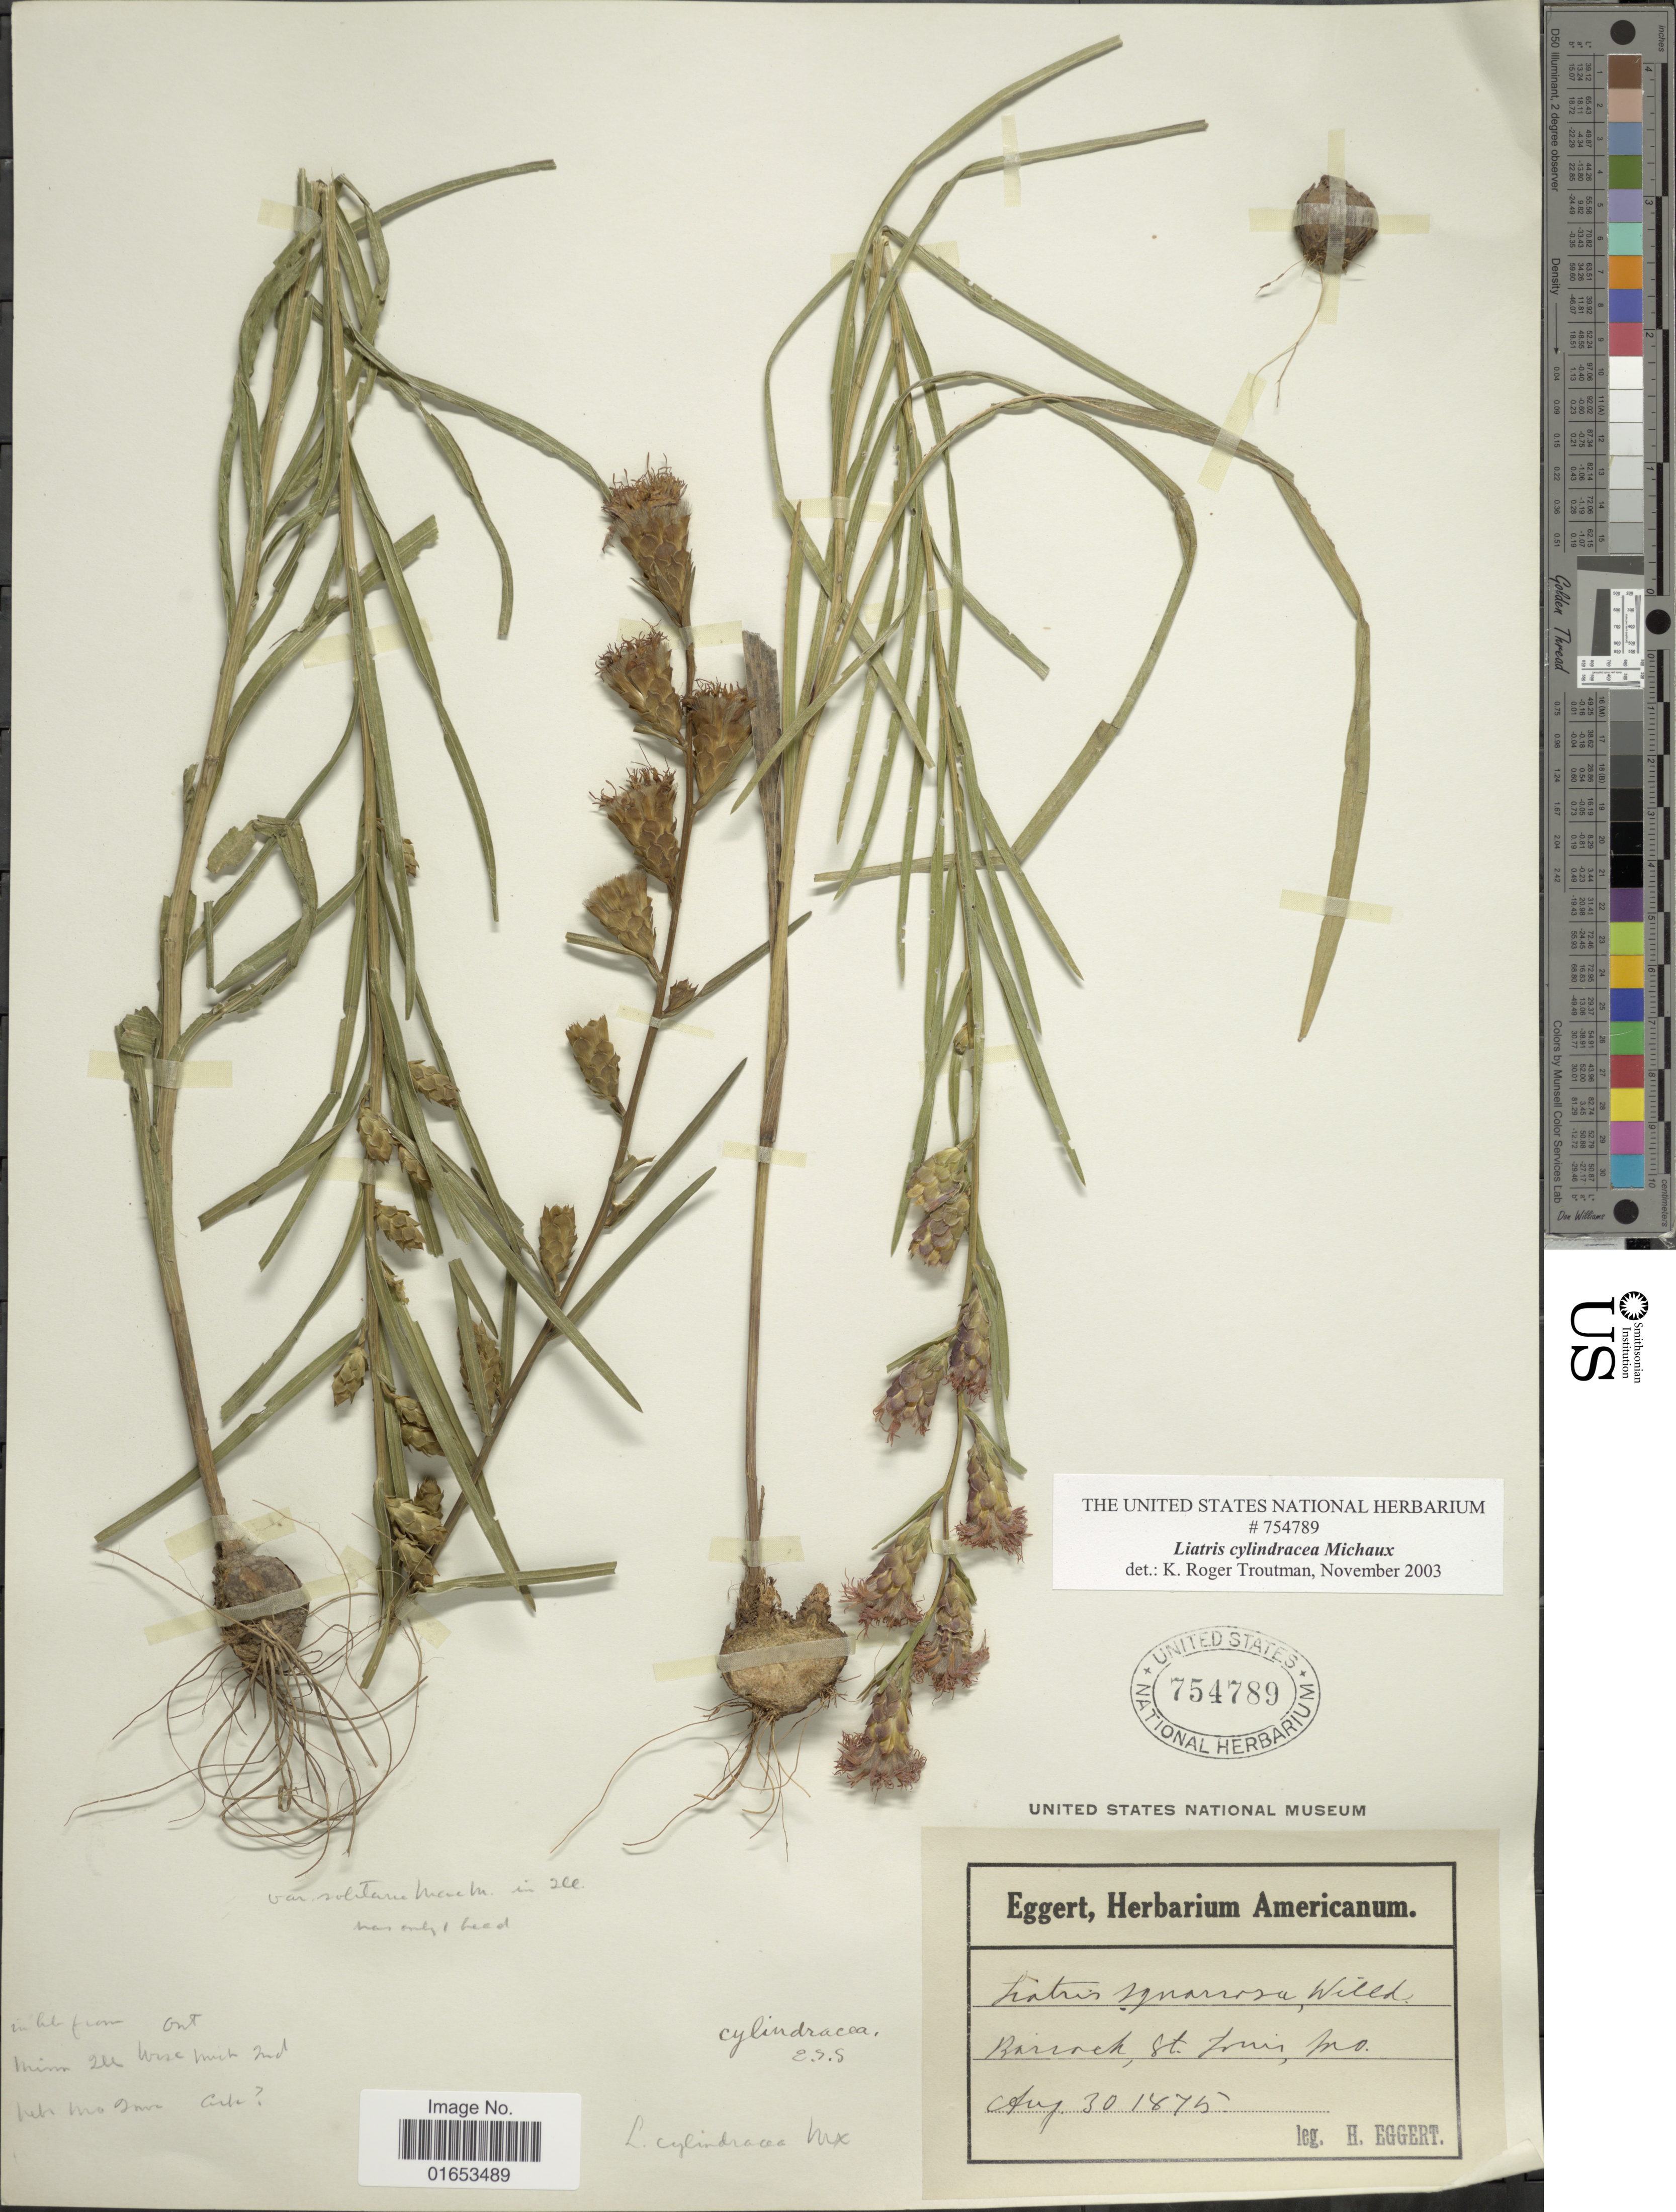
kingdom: Plantae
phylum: Tracheophyta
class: Magnoliopsida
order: Asterales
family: Asteraceae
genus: Liatris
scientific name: Liatris cylindracea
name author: Michaux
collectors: H. Eggert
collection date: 1875-08-30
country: United States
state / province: Missouri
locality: Rarreck, St. Louis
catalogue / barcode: US 754789